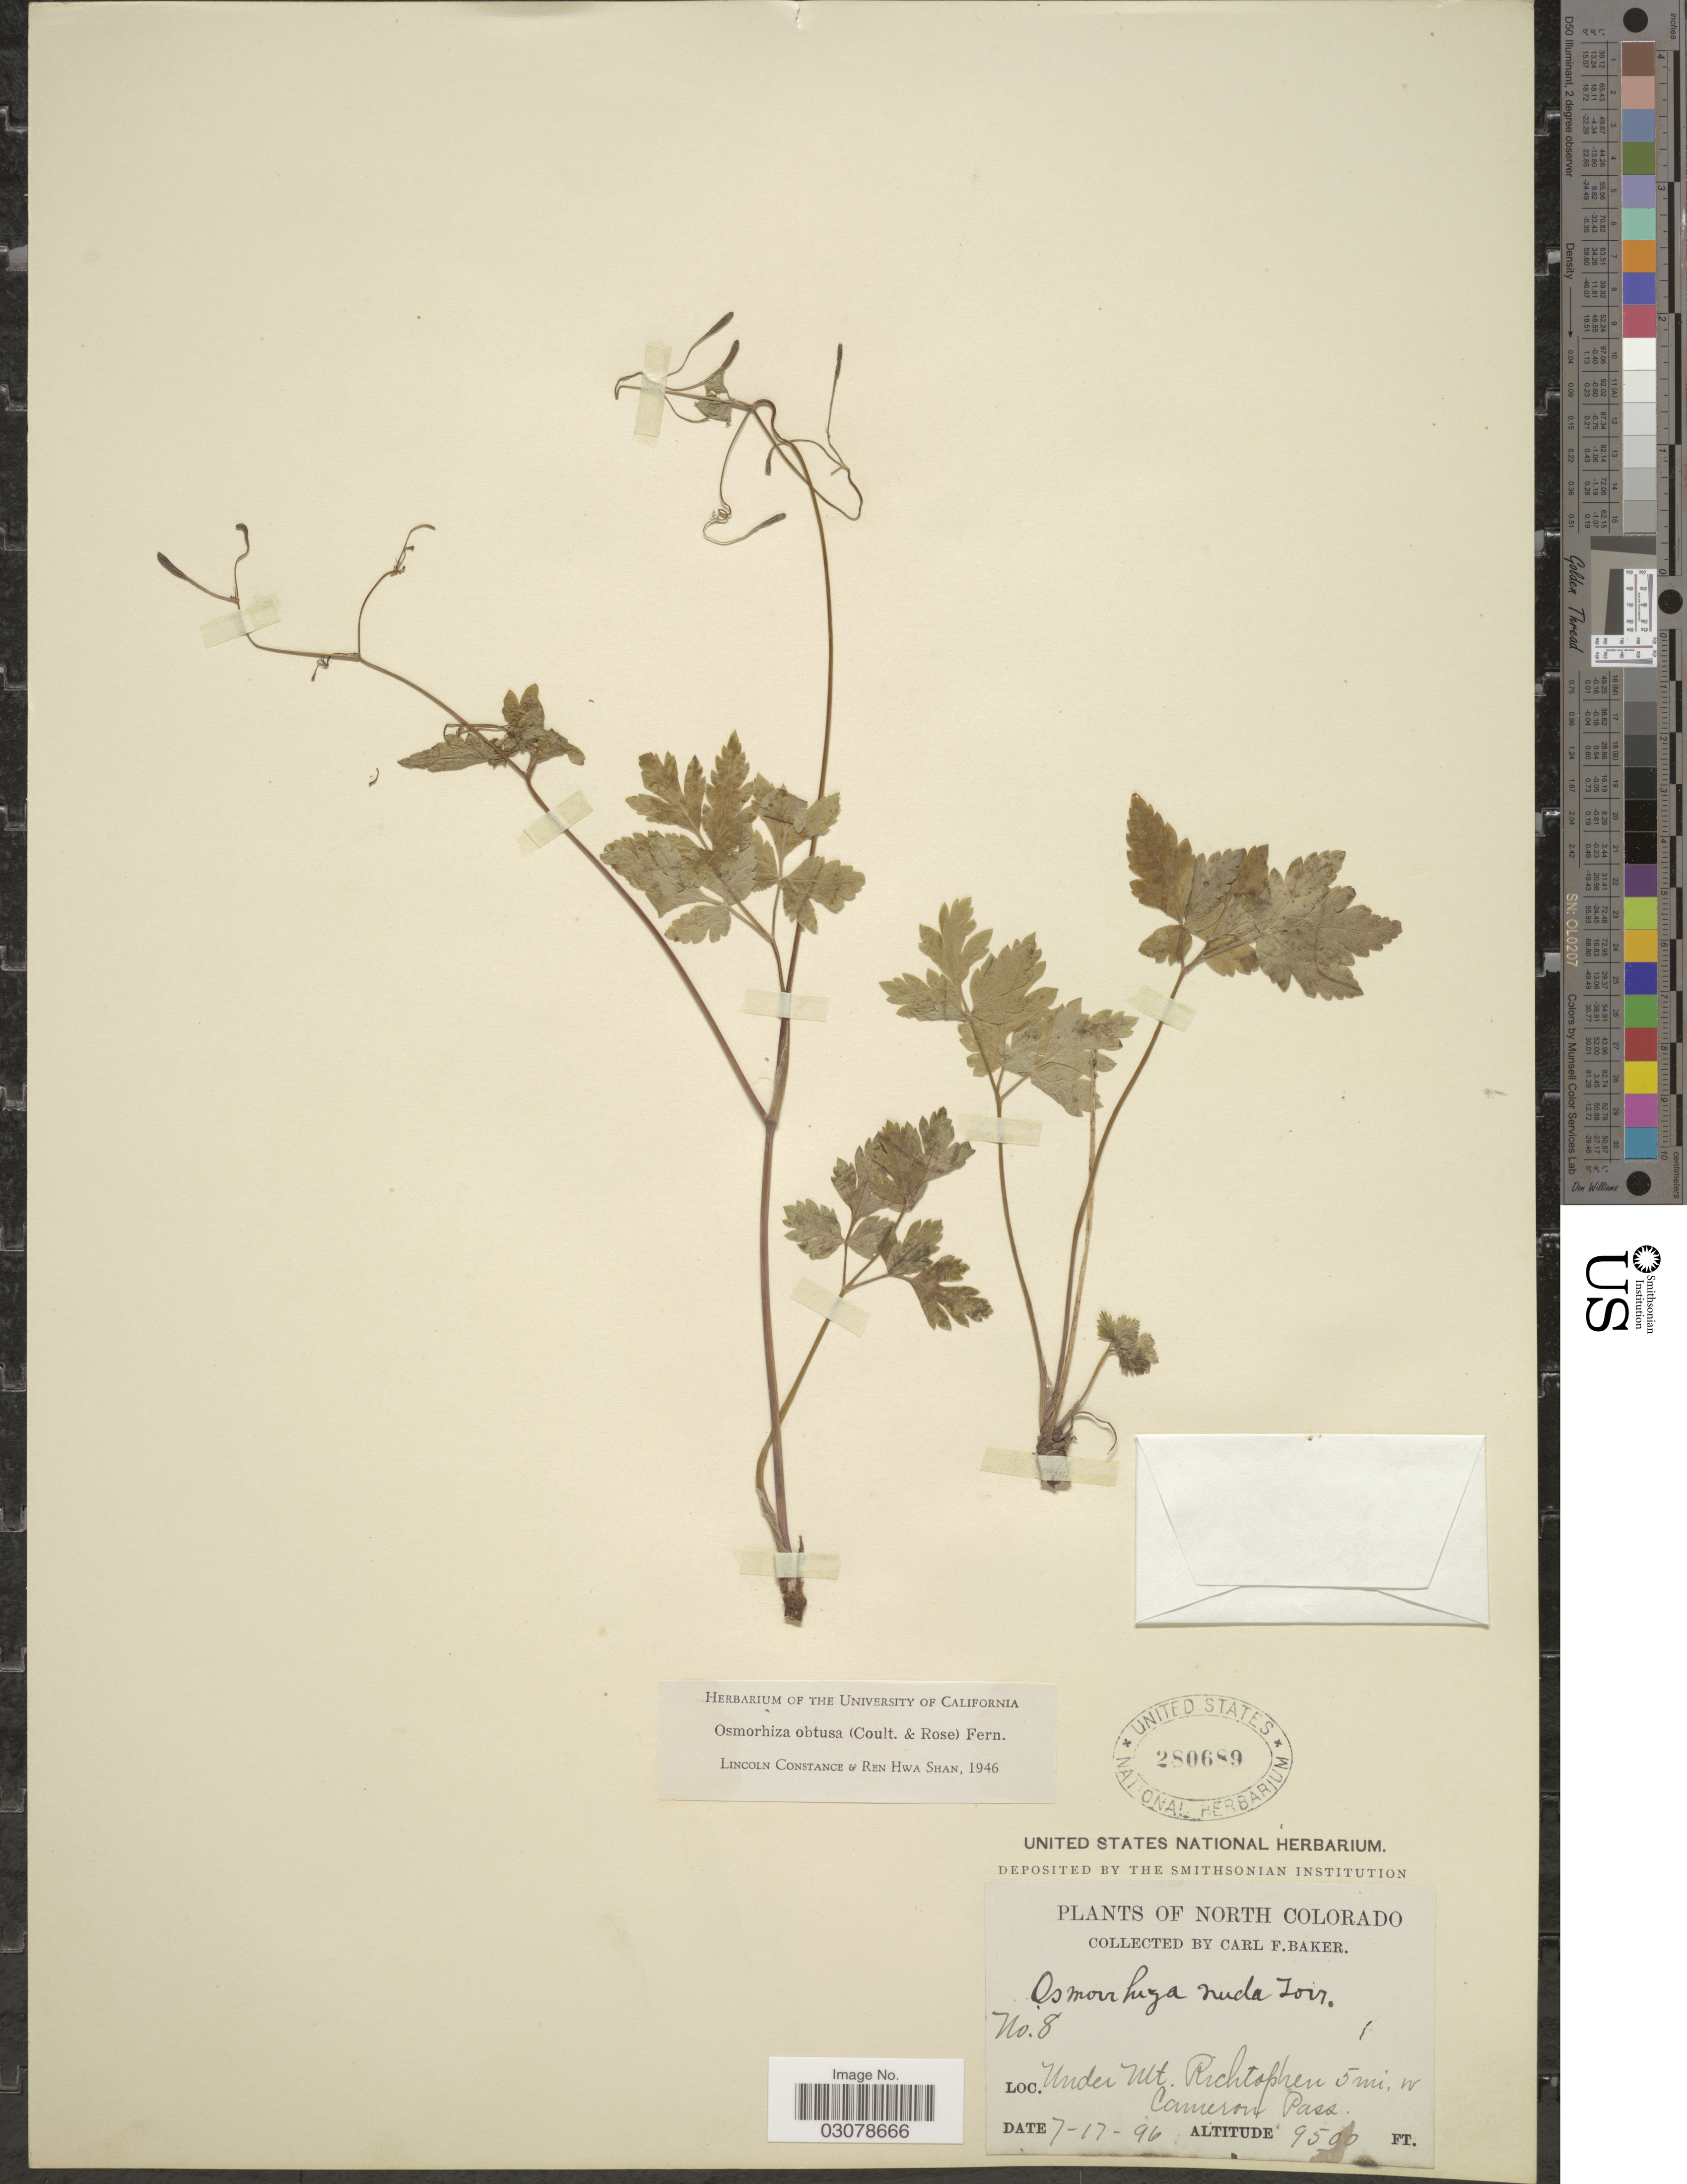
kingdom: Plantae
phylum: Tracheophyta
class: Magnoliopsida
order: Apiales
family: Apiaceae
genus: Osmorhiza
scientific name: Osmorhiza obtusa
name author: (J.M. Coult. & Rose) Fernald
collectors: C. F. Baker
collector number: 8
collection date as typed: Transcribed d/m/y: 17/7/96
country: United States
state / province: Colorado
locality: North Colorado, Under Mt. Richtophen 5 mi. w Cameron Pass.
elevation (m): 2896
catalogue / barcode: US 280689